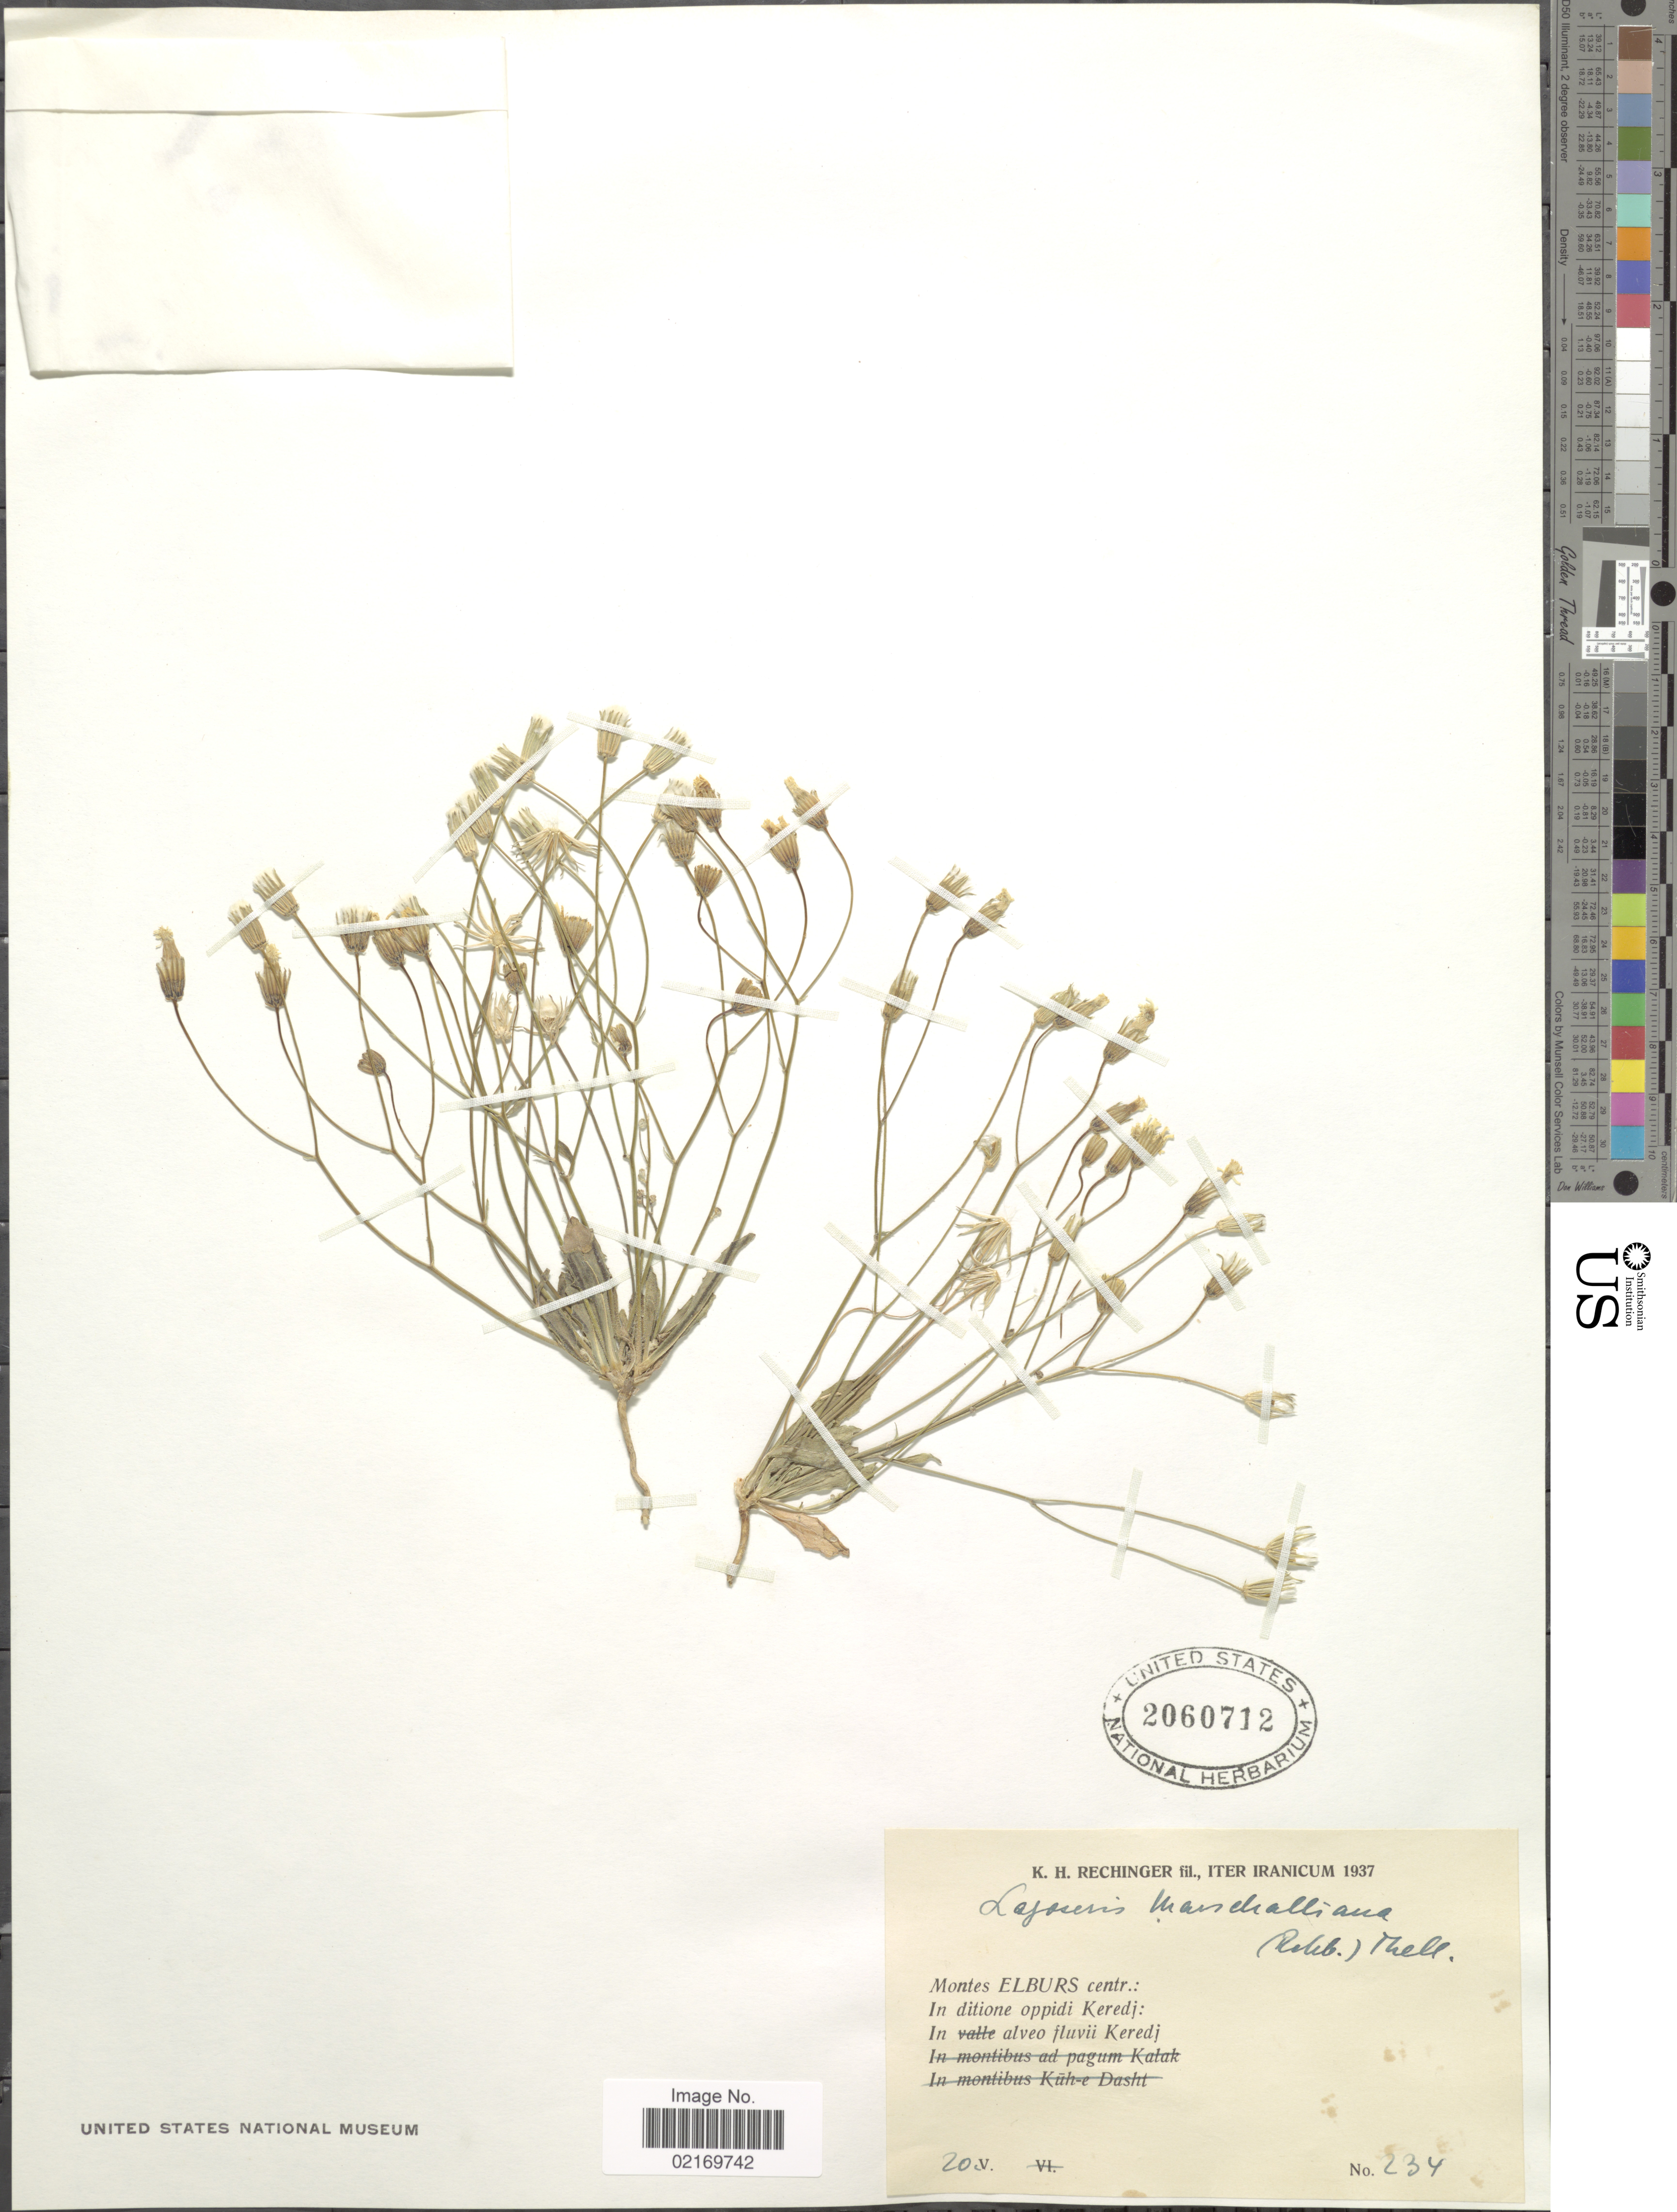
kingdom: Plantae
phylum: Tracheophyta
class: Magnoliopsida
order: Asterales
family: Asteraceae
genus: Crepis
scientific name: Crepis sancta subsp. obovata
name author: (Boiss. & Noë) Babc.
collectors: K. H. Rechinger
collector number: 234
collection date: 1937-05-20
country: Iran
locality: Montes Elburs centr., ditione oppidi Keredj, fluvii Keredj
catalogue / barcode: US 2060712